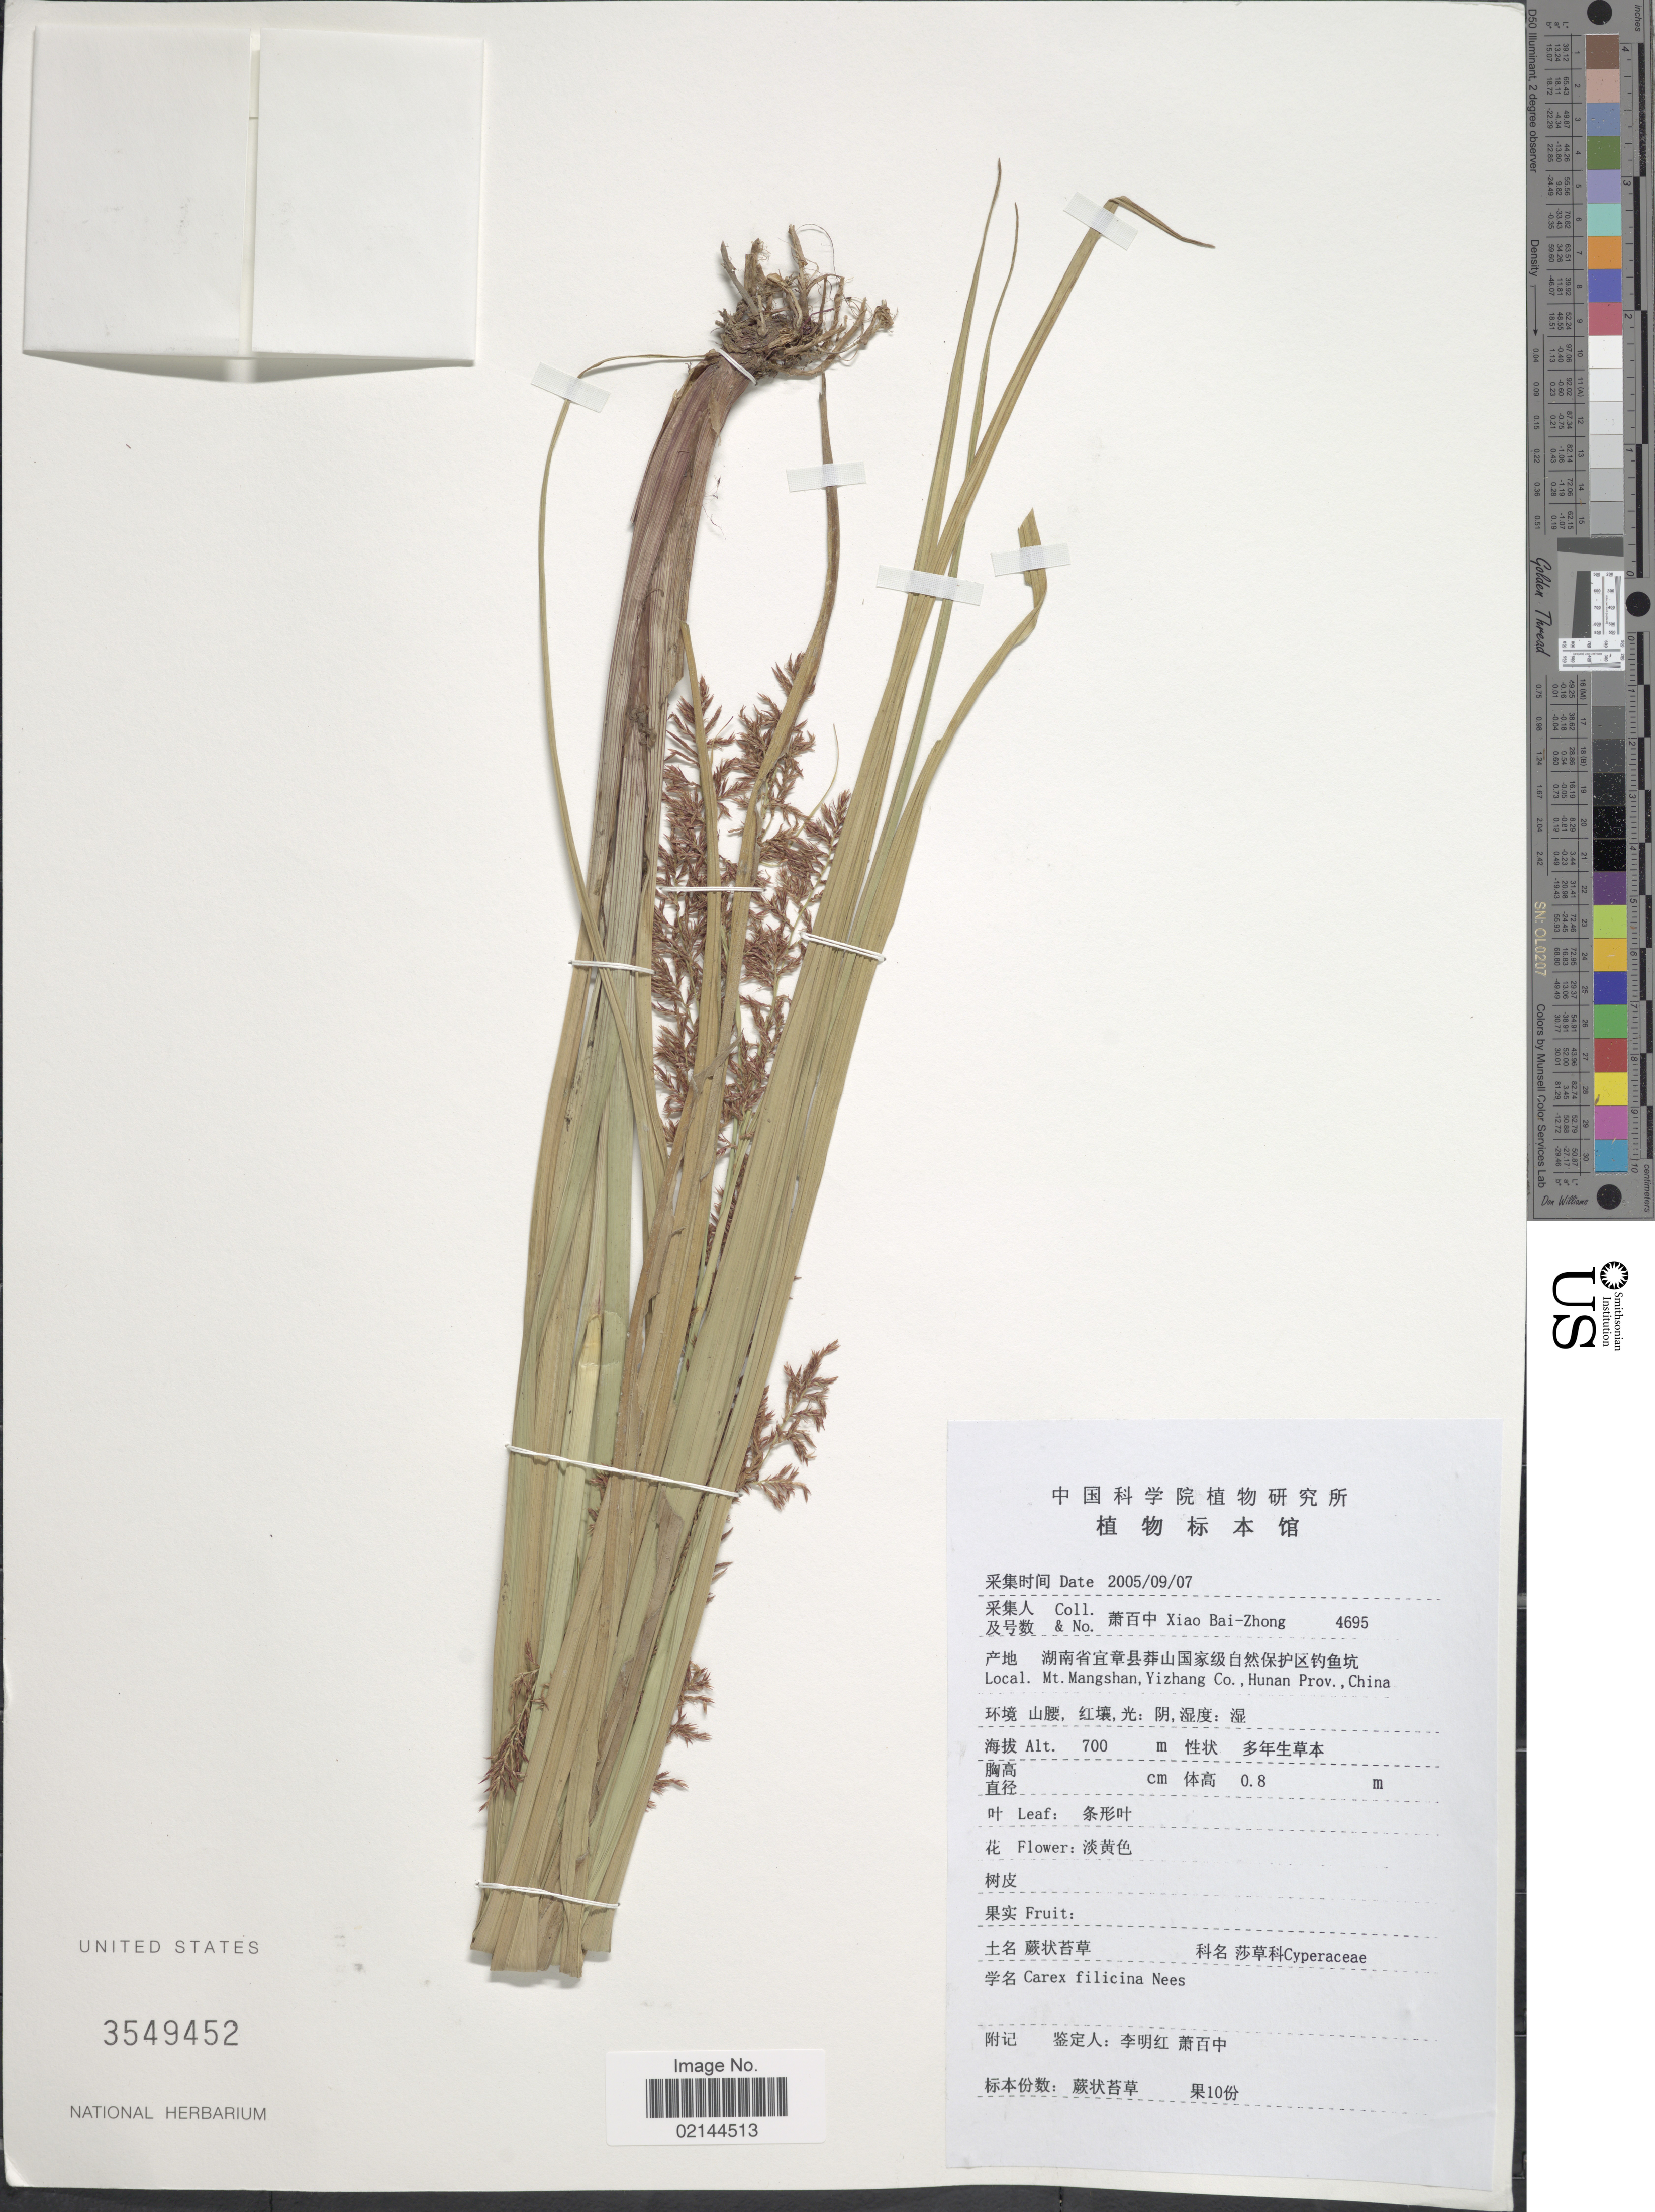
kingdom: Plantae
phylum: Tracheophyta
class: Liliopsida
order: Poales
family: Cyperaceae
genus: Carex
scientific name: Carex filicina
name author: Nees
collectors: B. Z. Xiao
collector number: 4695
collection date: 2005-09-07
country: China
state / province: Hunan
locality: Mt. Mangshan, Yizhang Co.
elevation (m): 700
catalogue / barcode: US 3549452